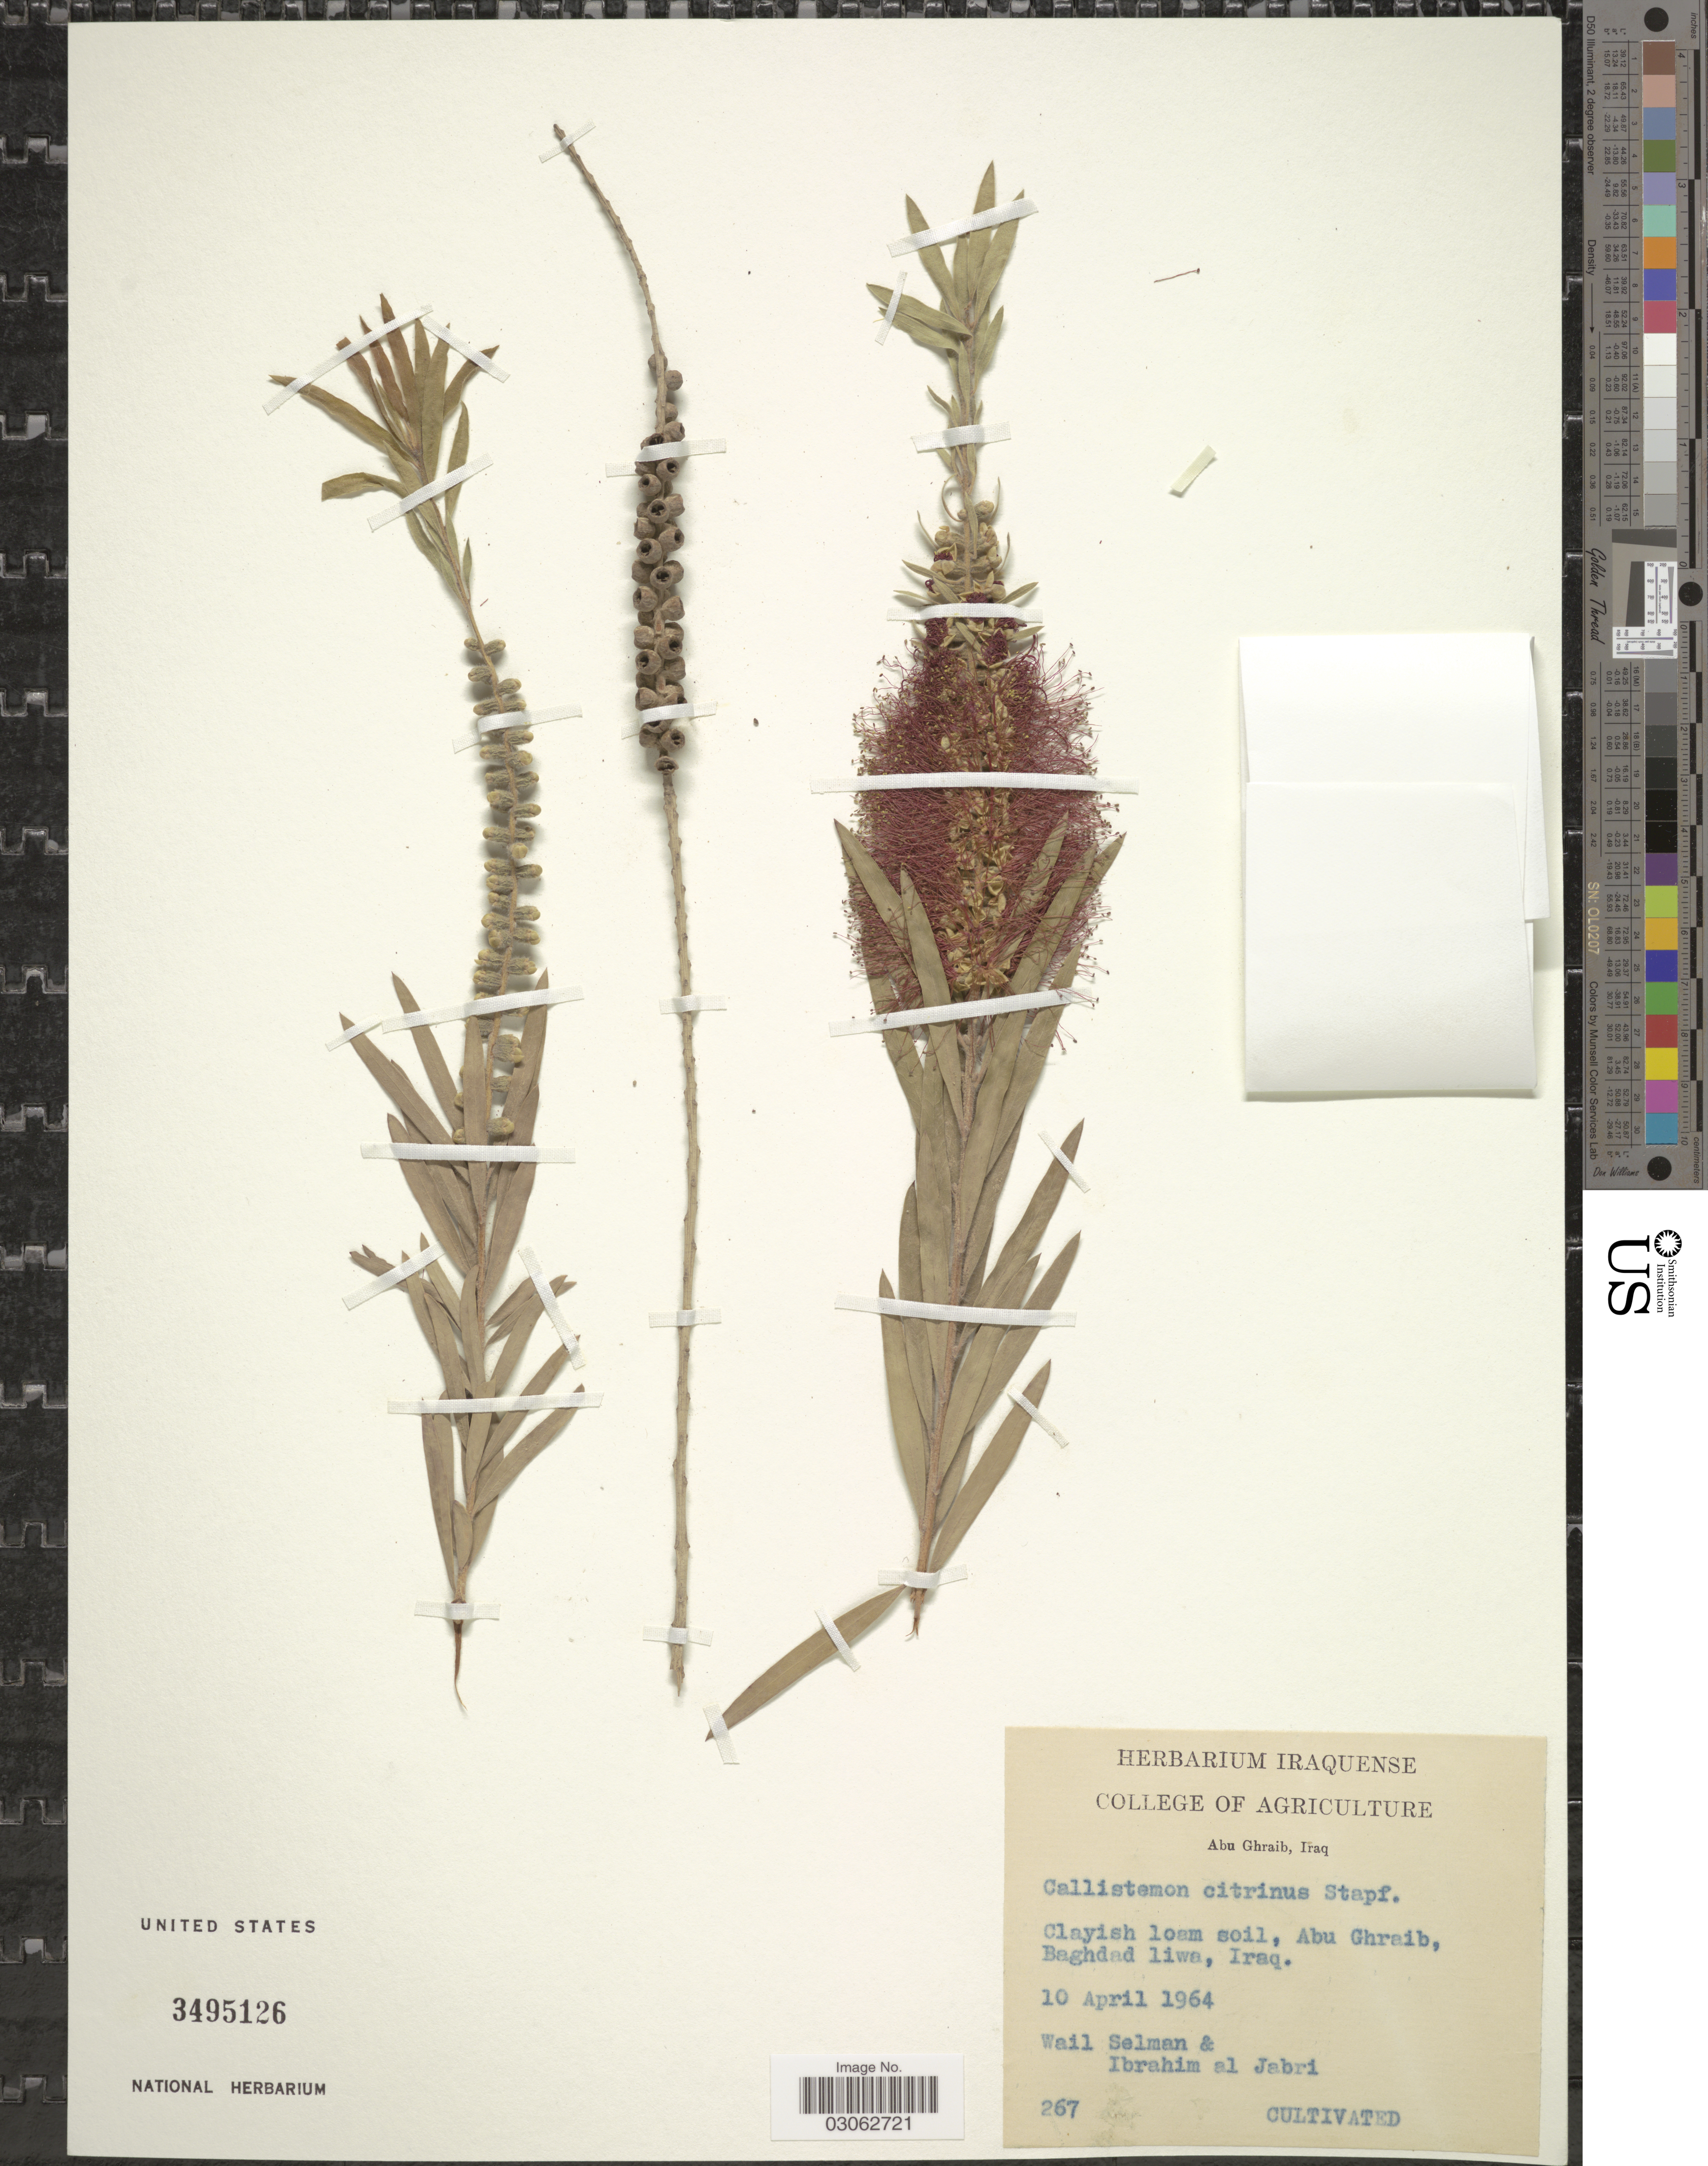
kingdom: Plantae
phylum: Tracheophyta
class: Magnoliopsida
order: Myrtales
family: Myrtaceae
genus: Callistemon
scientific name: Callistemon citrinus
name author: (Curtis) Skeels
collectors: W. Selman & I. Jabri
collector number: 267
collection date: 1964-04-10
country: Iraq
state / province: Baghdad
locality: Abu Ghraib, Baghdad liwa.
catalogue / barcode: US 3495126